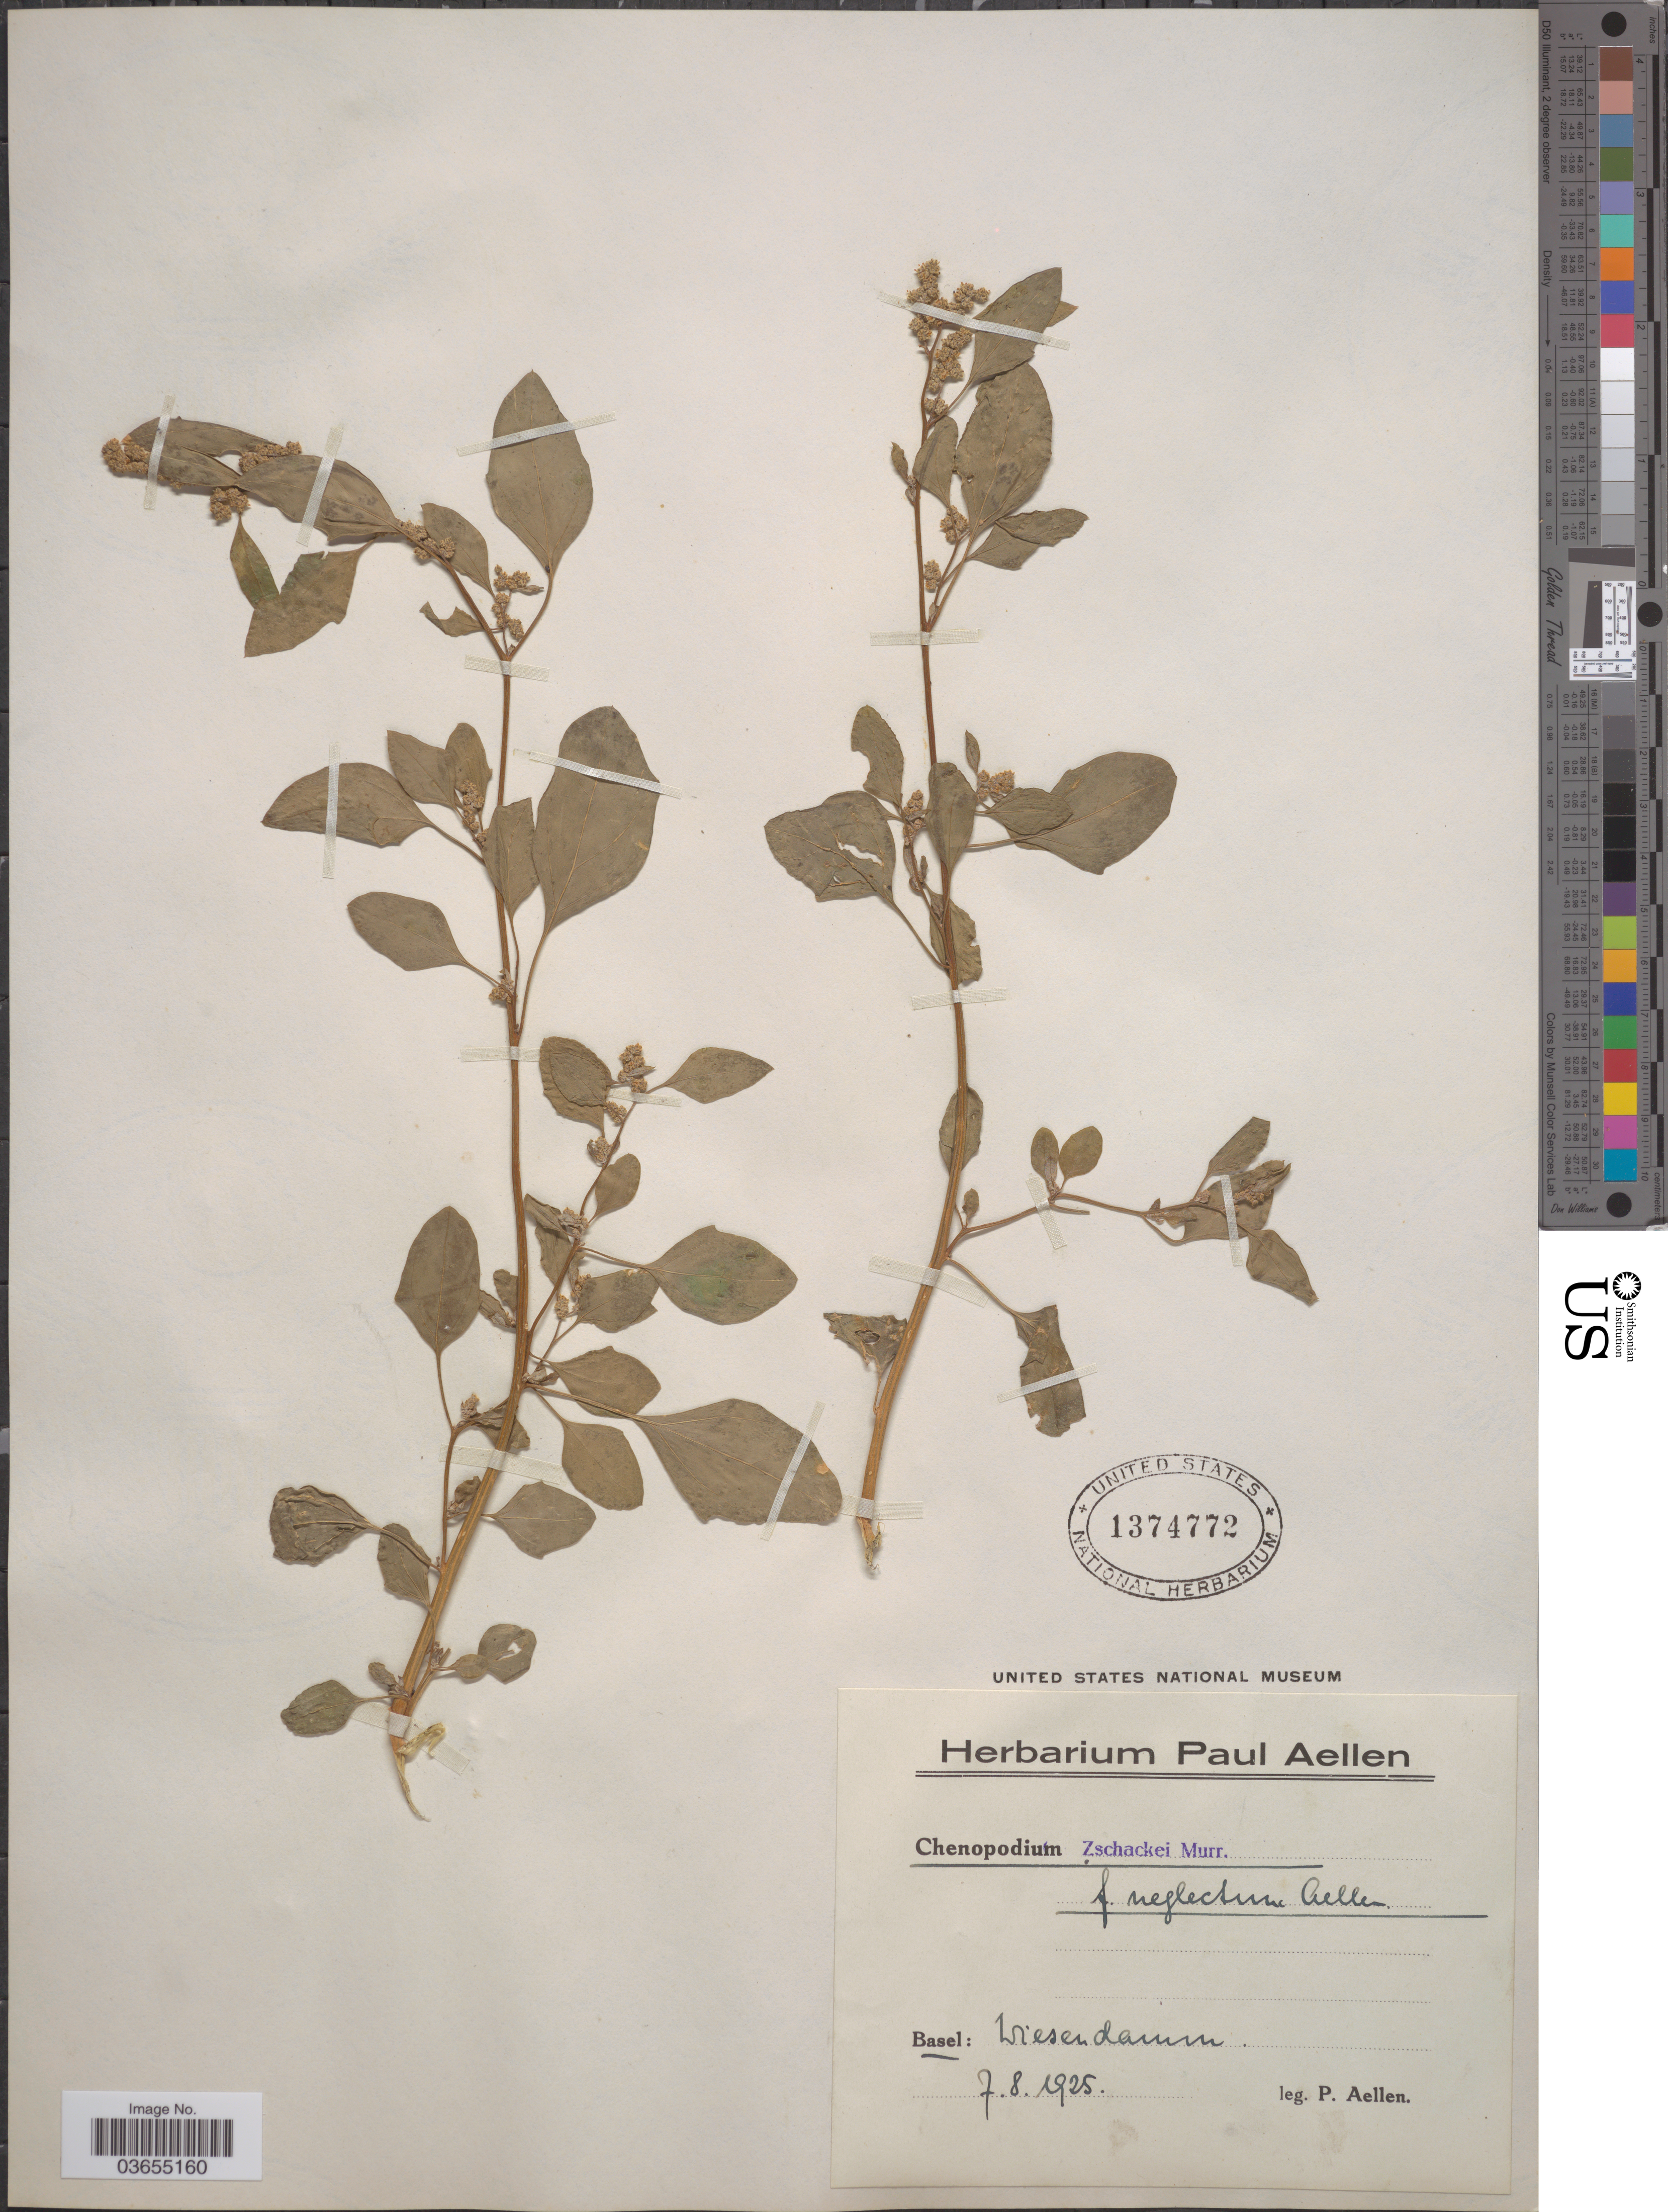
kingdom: Plantae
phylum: Tracheophyta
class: Magnoliopsida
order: Caryophyllales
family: Amaranthaceae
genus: Chenopodium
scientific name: Chenopodium zschackei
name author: Murr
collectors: P. Aellen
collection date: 1925-08-07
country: Switzerland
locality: Basel: Wiesendamm.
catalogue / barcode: US 1374772